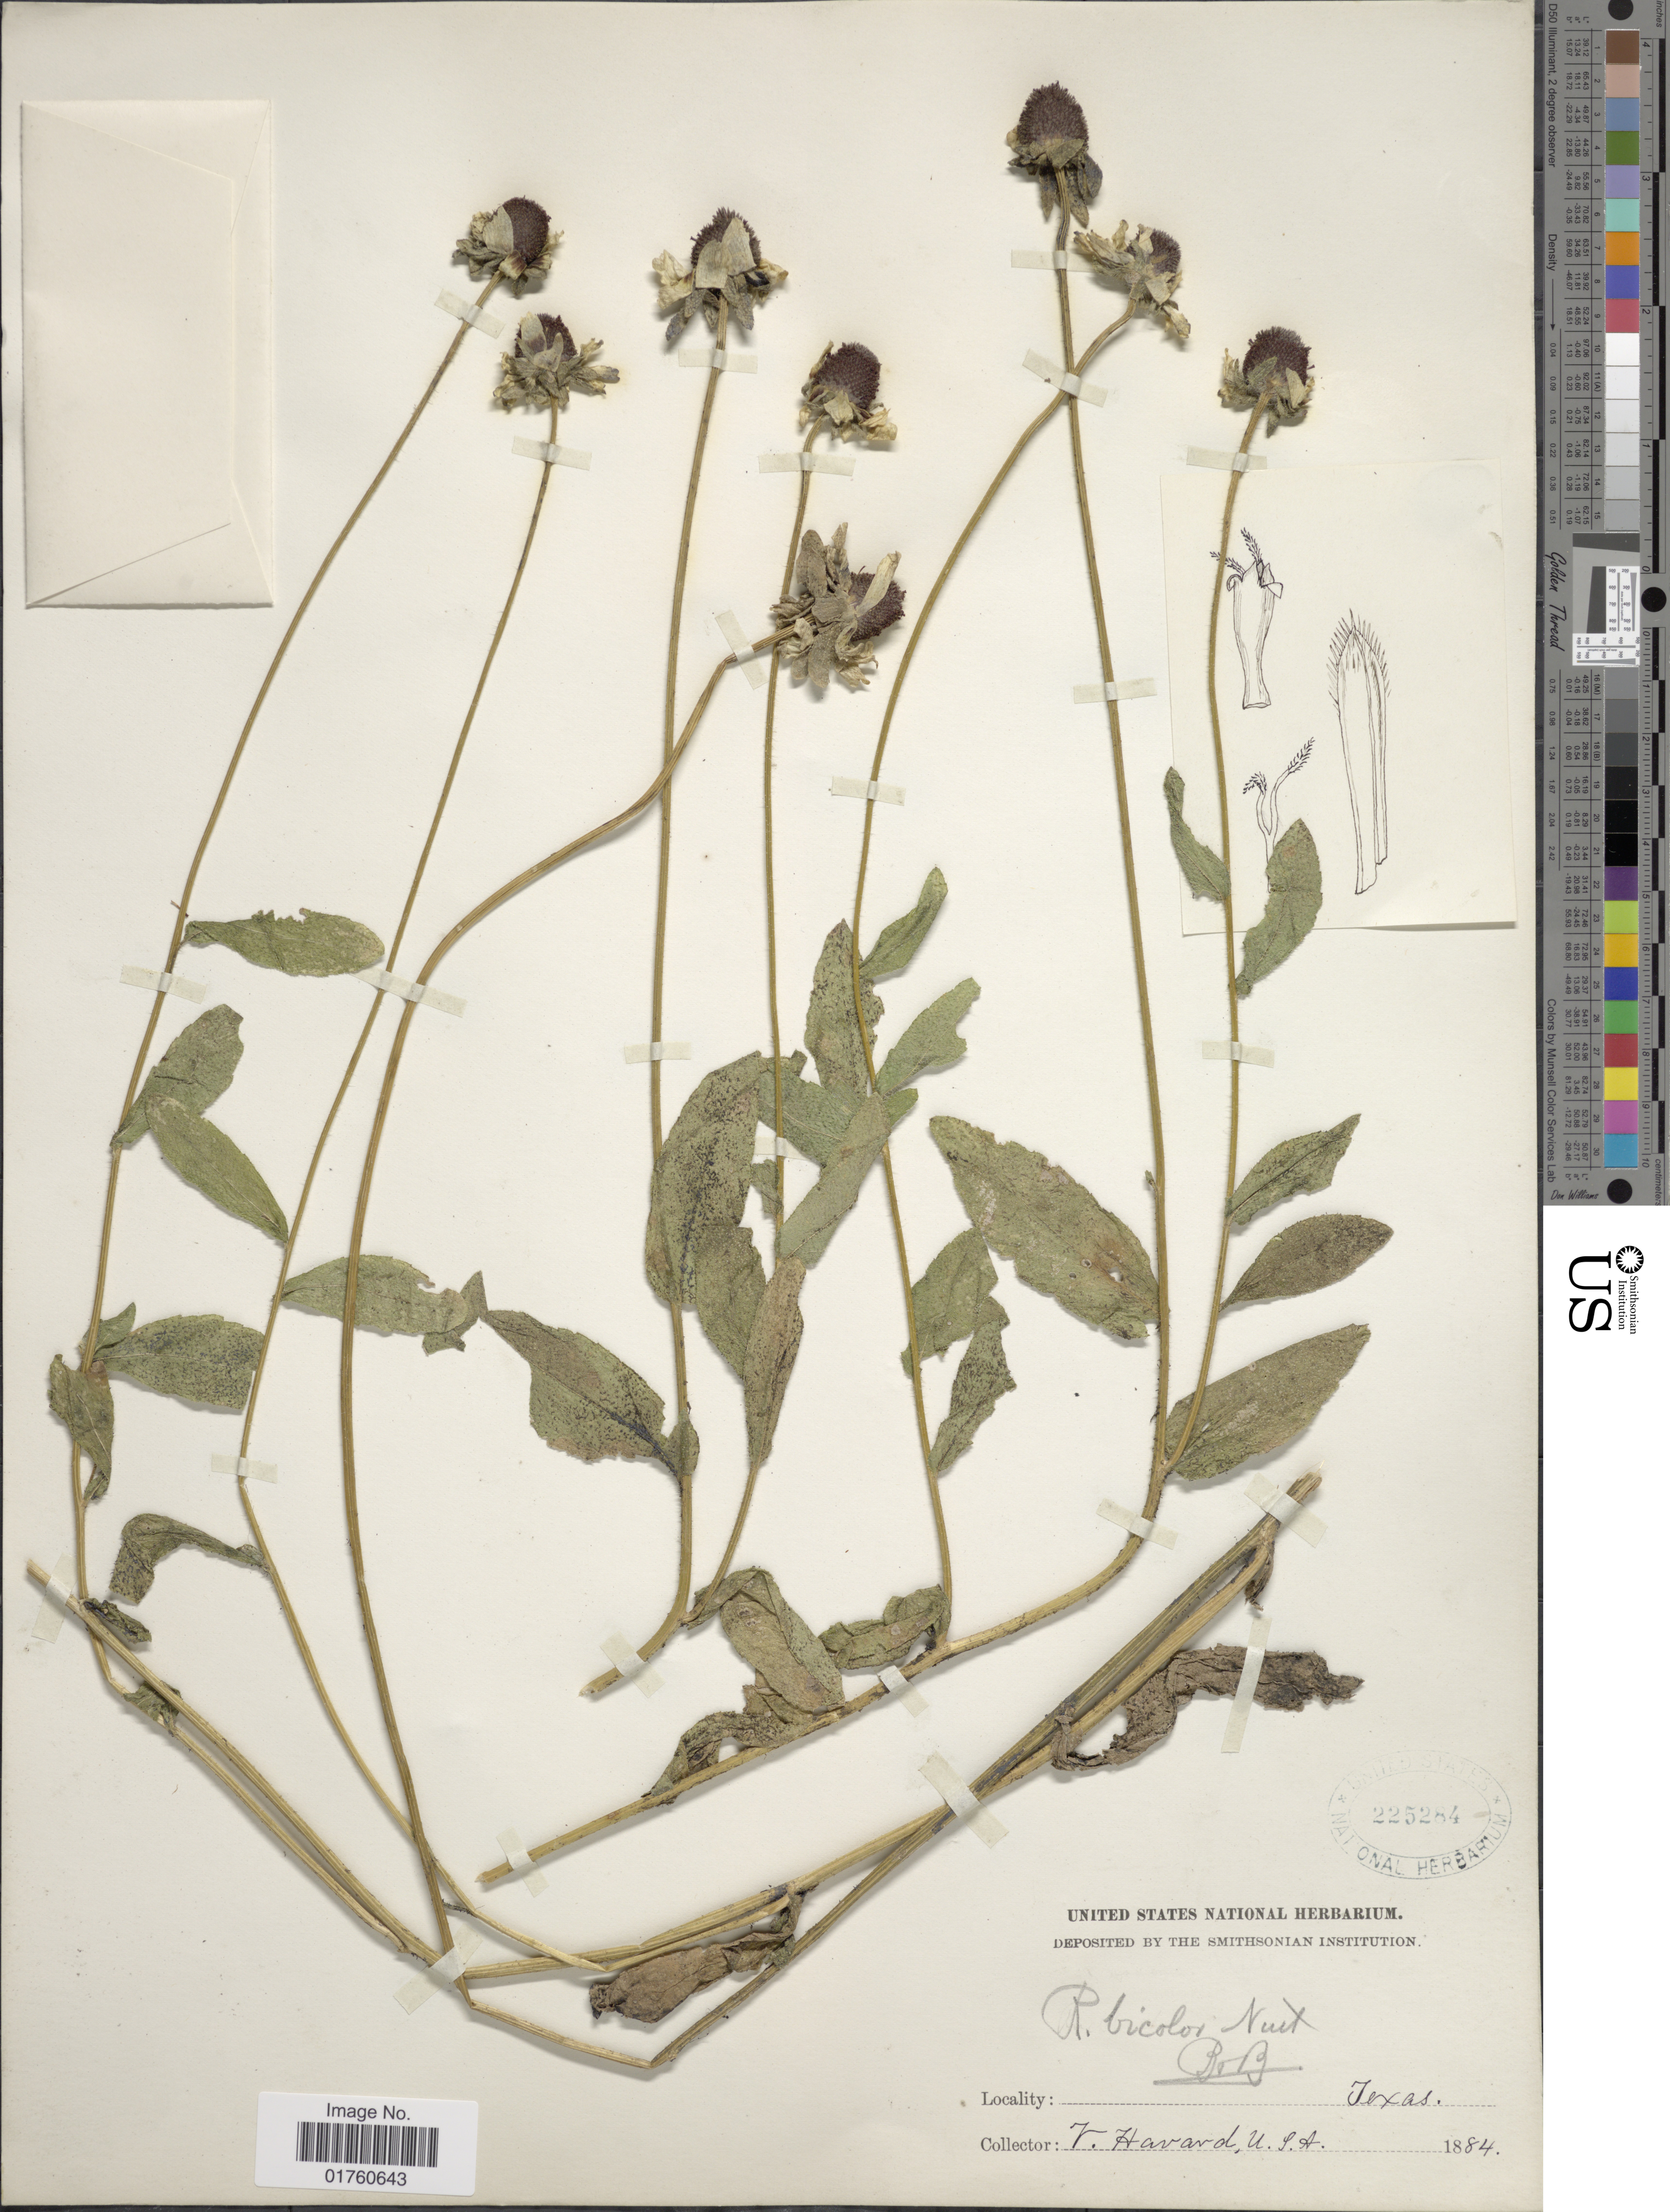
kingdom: Plantae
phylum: Tracheophyta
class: Magnoliopsida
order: Asterales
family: Asteraceae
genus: Rudbeckia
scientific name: Rudbeckia bicolor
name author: Nutt.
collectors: V. Havard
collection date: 1884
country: United States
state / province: Texas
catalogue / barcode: US 225284